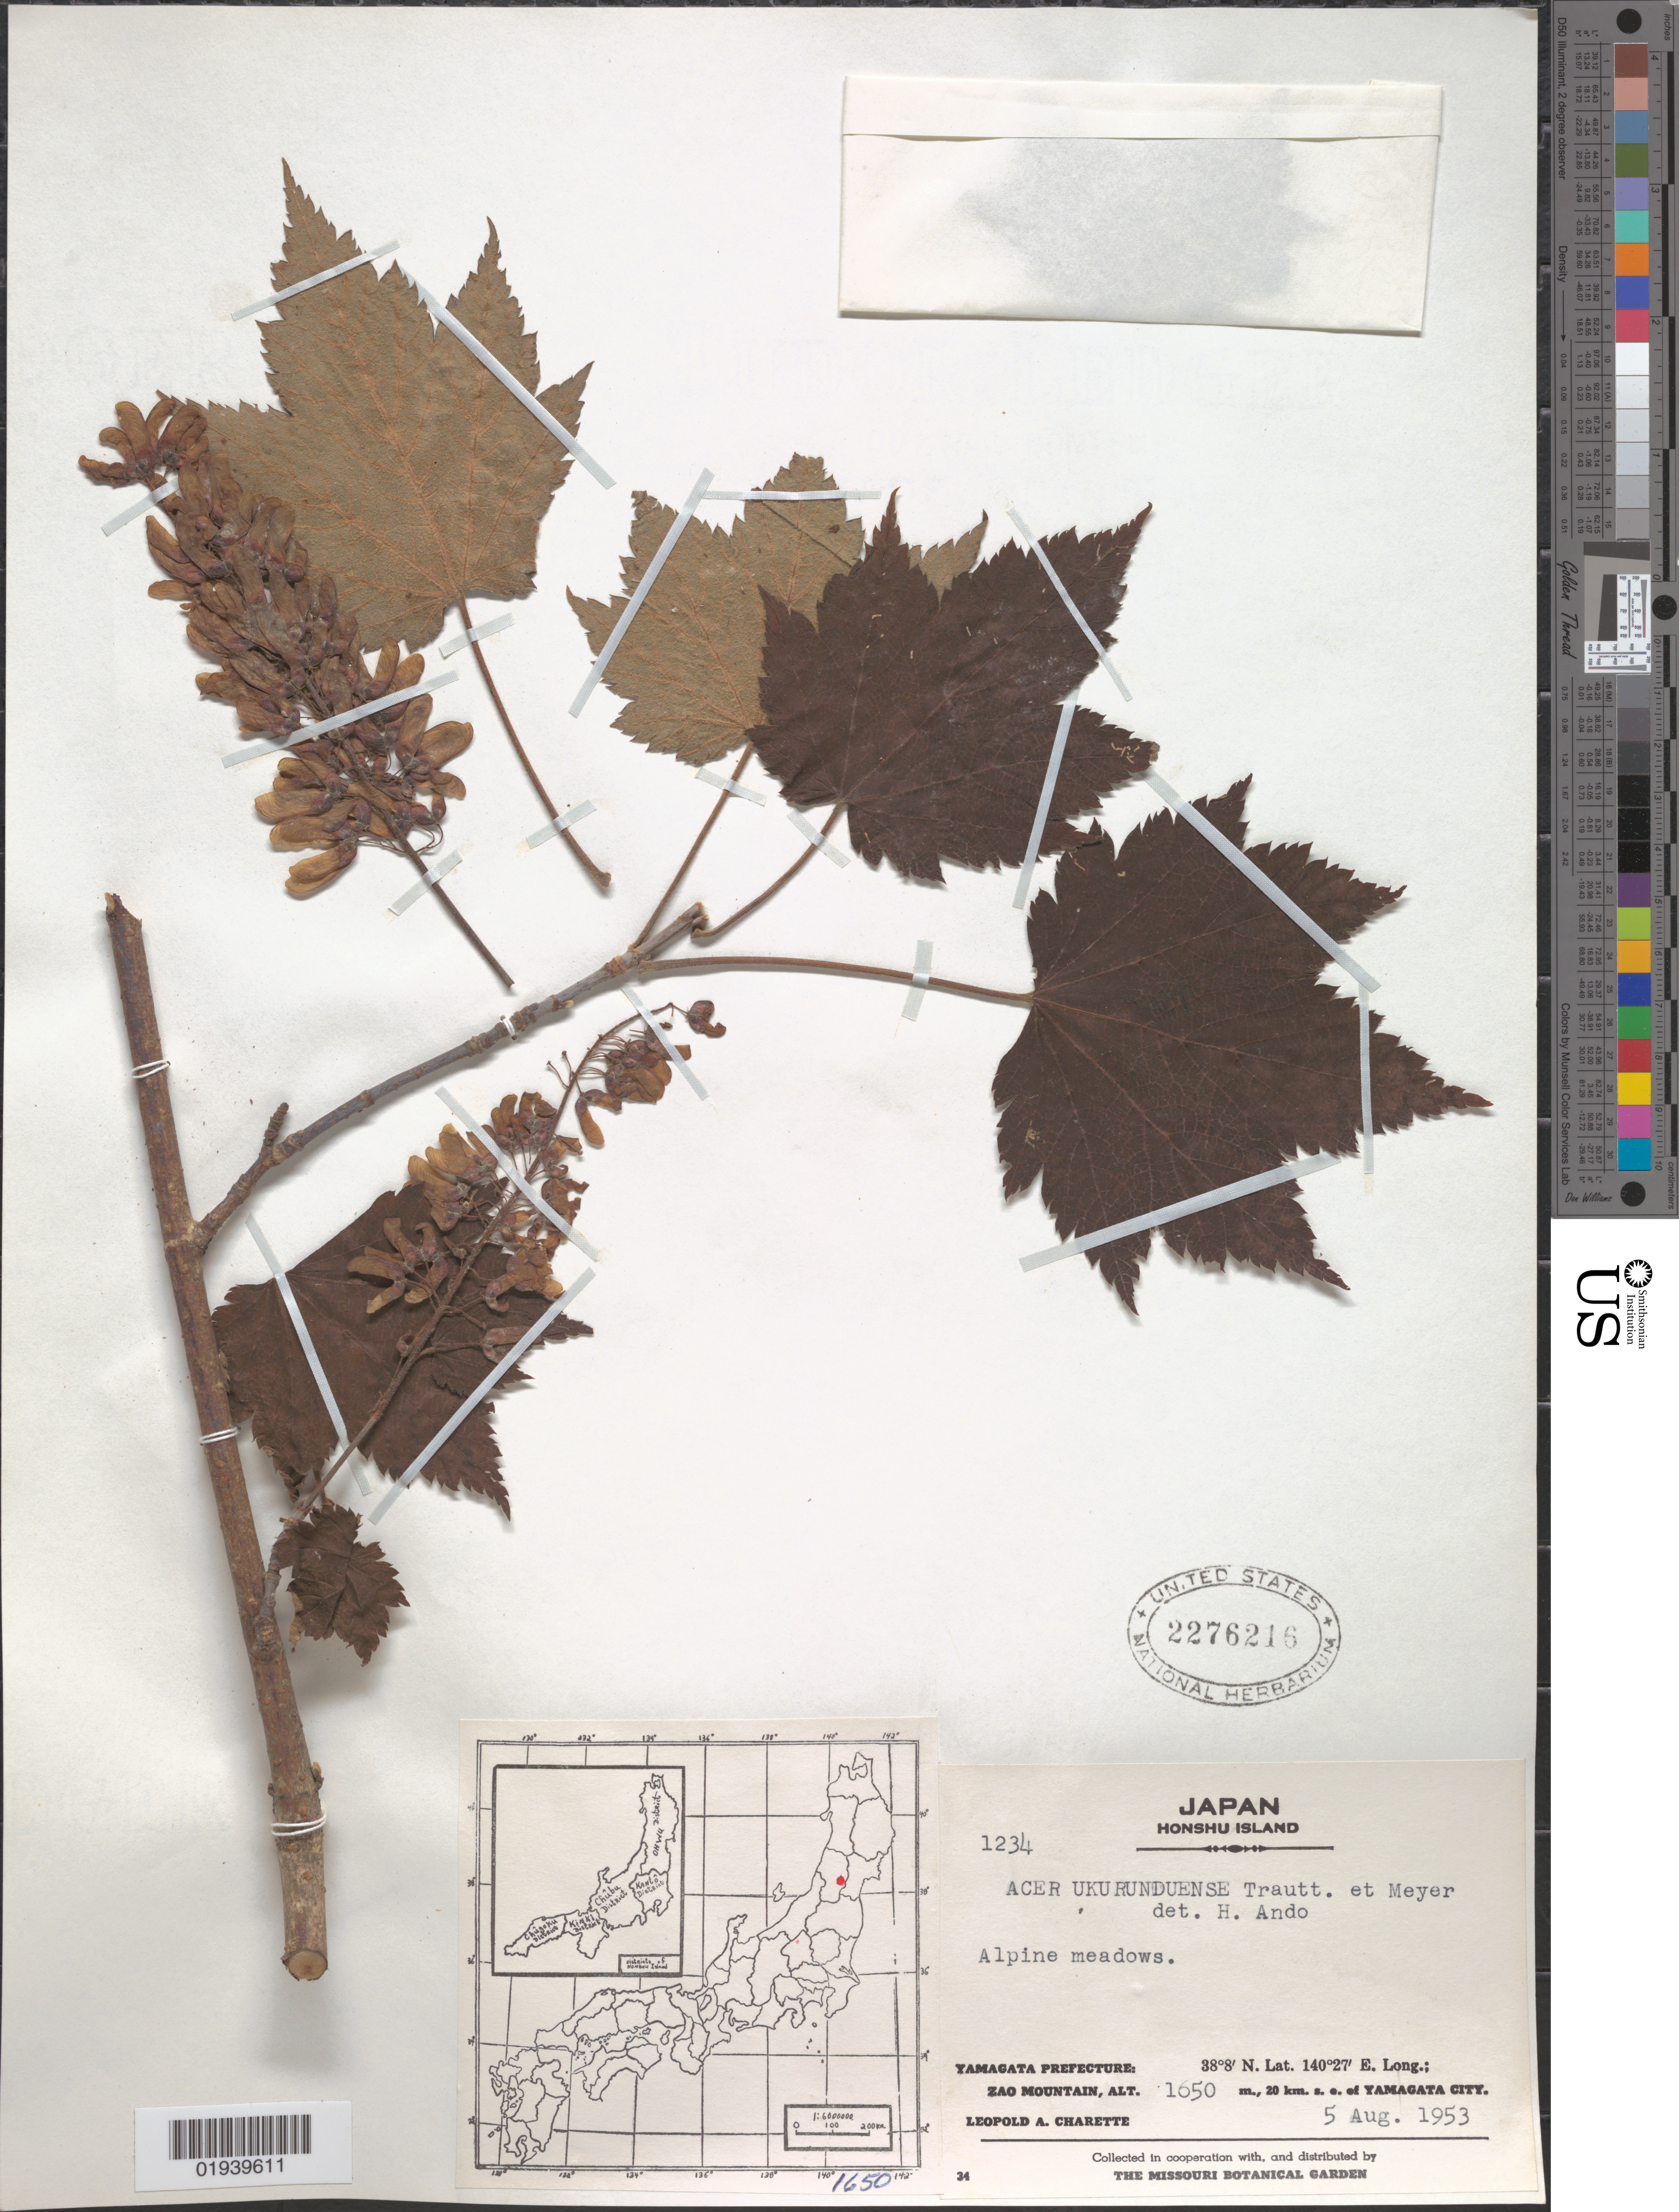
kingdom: Plantae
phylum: Tracheophyta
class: Magnoliopsida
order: Sapindales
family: Sapindaceae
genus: Acer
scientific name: Acer ukurunduense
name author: Trautv. & C.A. Mey.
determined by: Ando, H.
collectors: L. A. Charette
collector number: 1234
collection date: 1953-08-05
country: Japan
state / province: Yamagata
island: Honshu I.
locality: Zao Mountain, 20 km SE of Yamagata City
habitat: Alpine meadows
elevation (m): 1650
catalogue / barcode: US 2276216